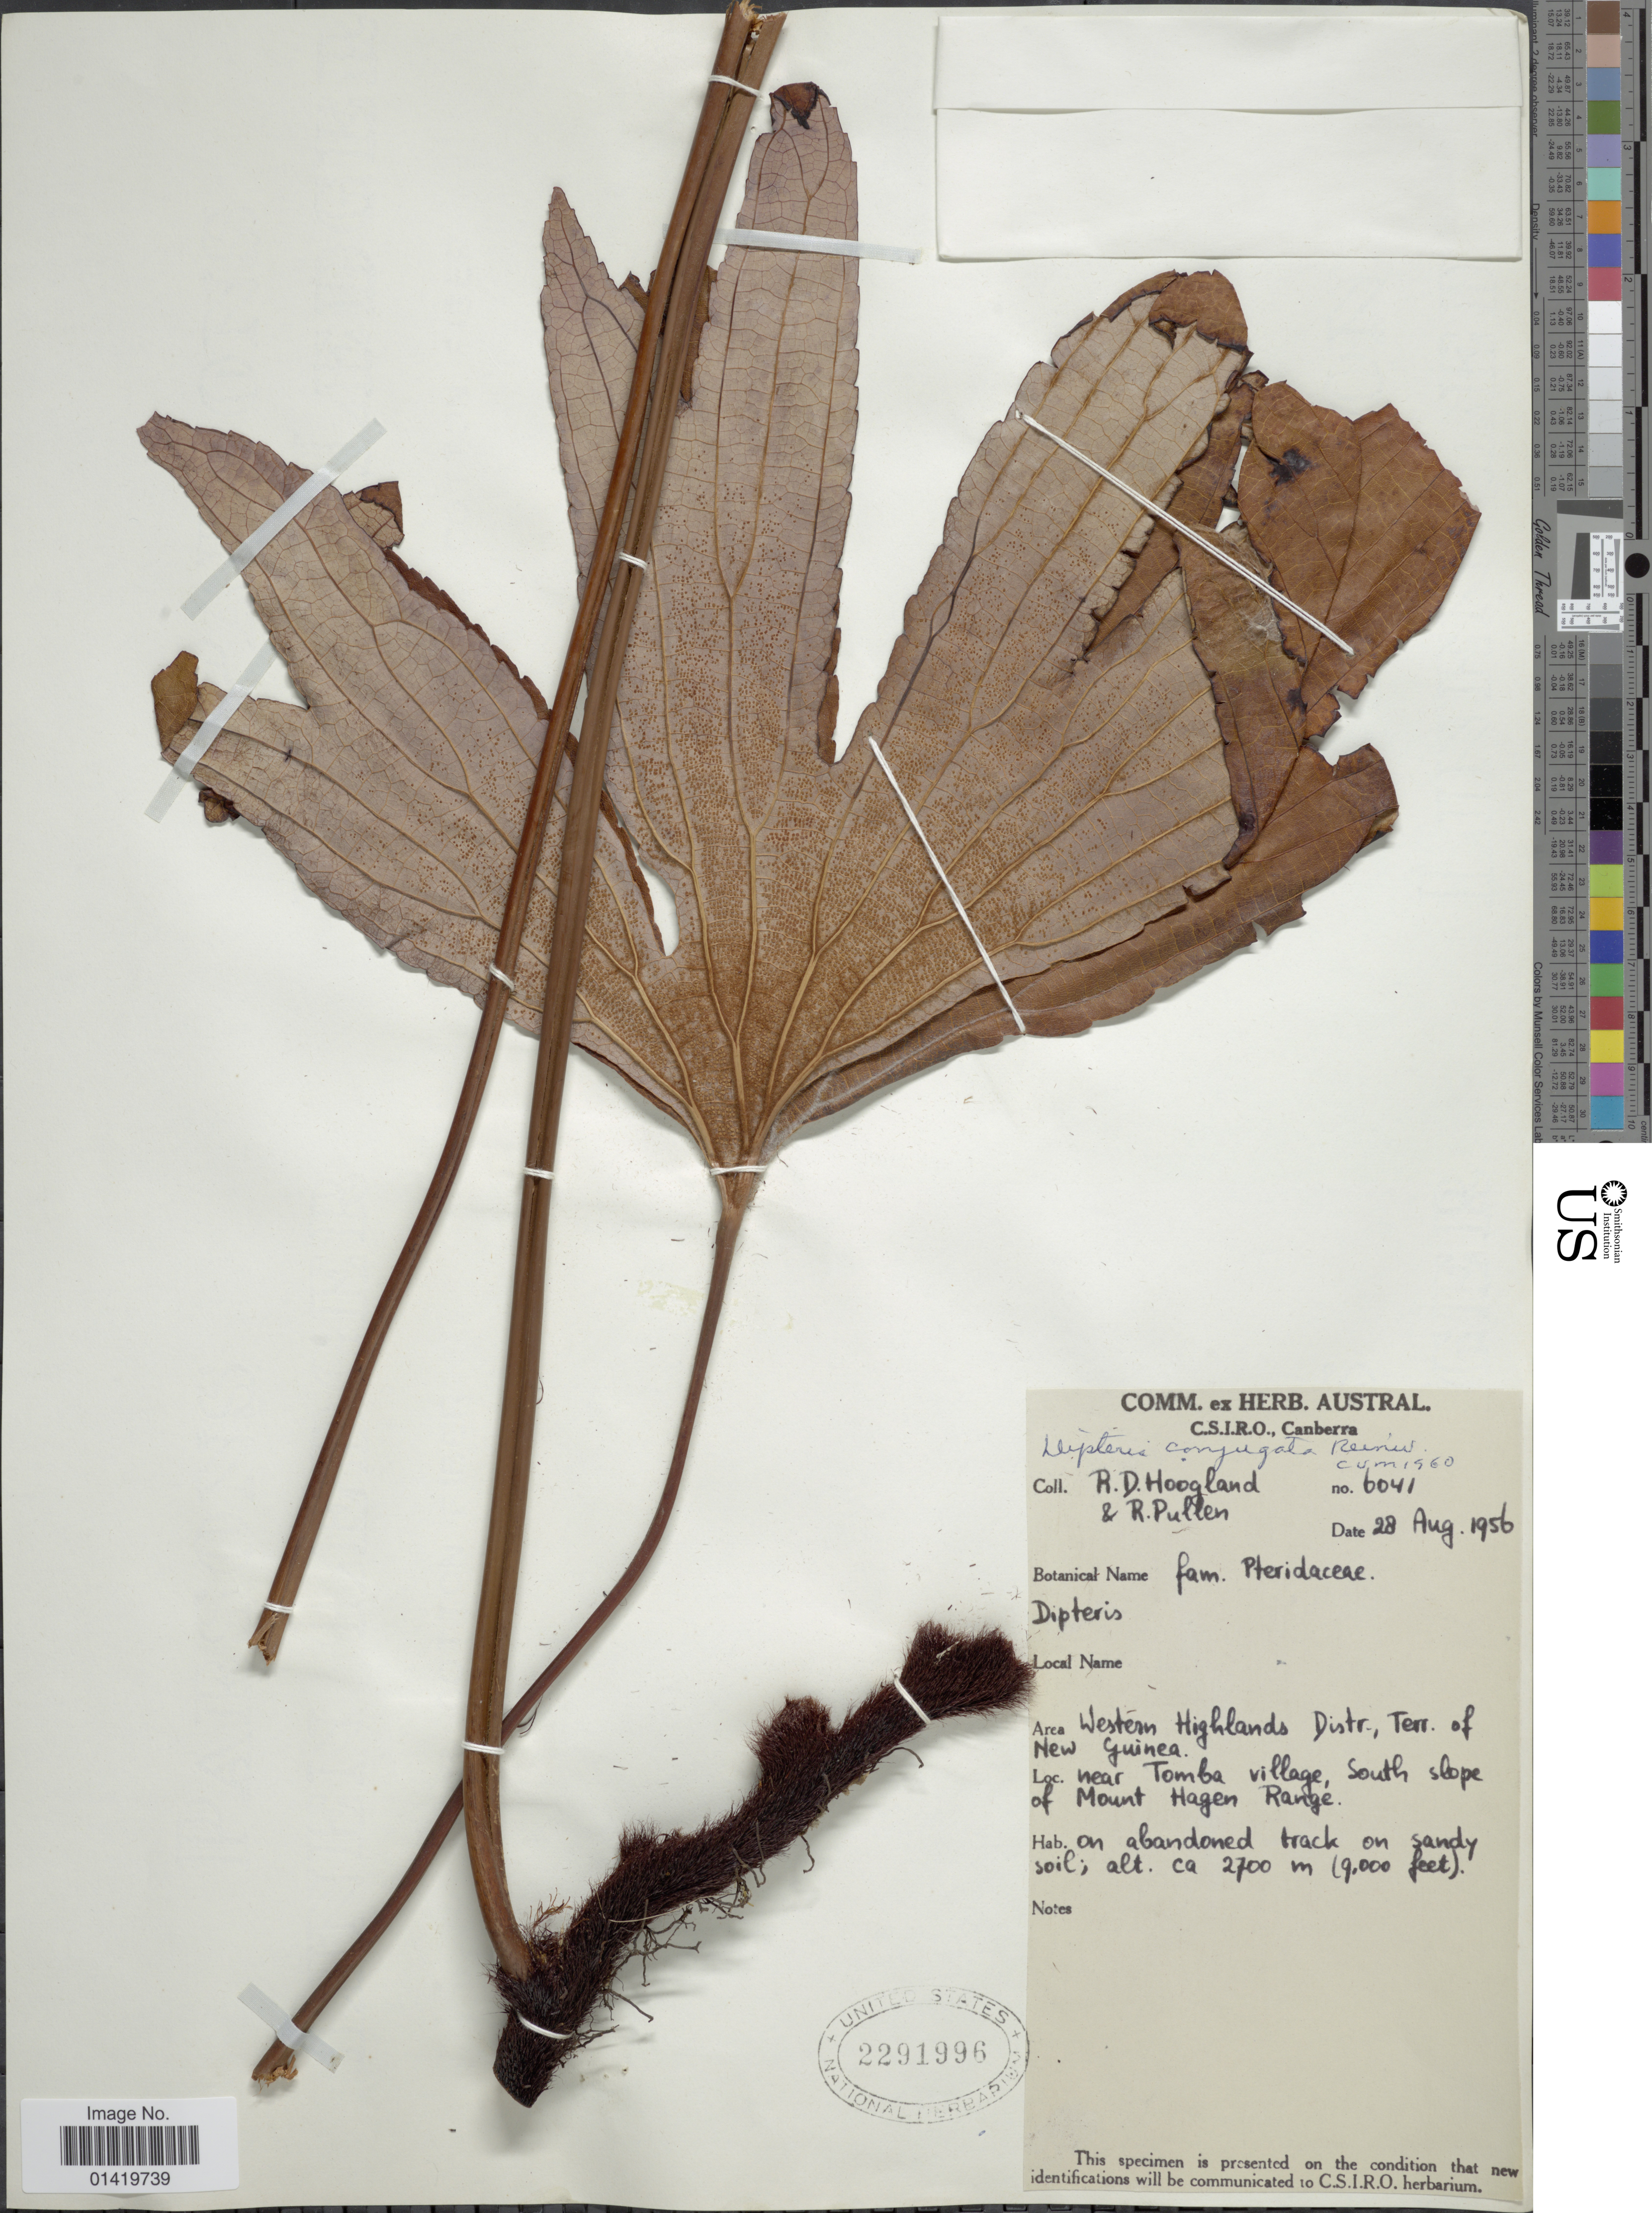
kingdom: Plantae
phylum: Tracheophyta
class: Polypodiopsida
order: Gleicheniales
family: Dipteridaceae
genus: Dipteris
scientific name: Dipteris conjugata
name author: Reinw.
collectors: R. D. Hoogland & R. Pullen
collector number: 6041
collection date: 1956-08-28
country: Papua New Guinea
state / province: Western Highlands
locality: Terr. of New Guinea. Near Tomba village, South slope of Mount Hagen Range.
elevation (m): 2700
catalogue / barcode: US 2291996